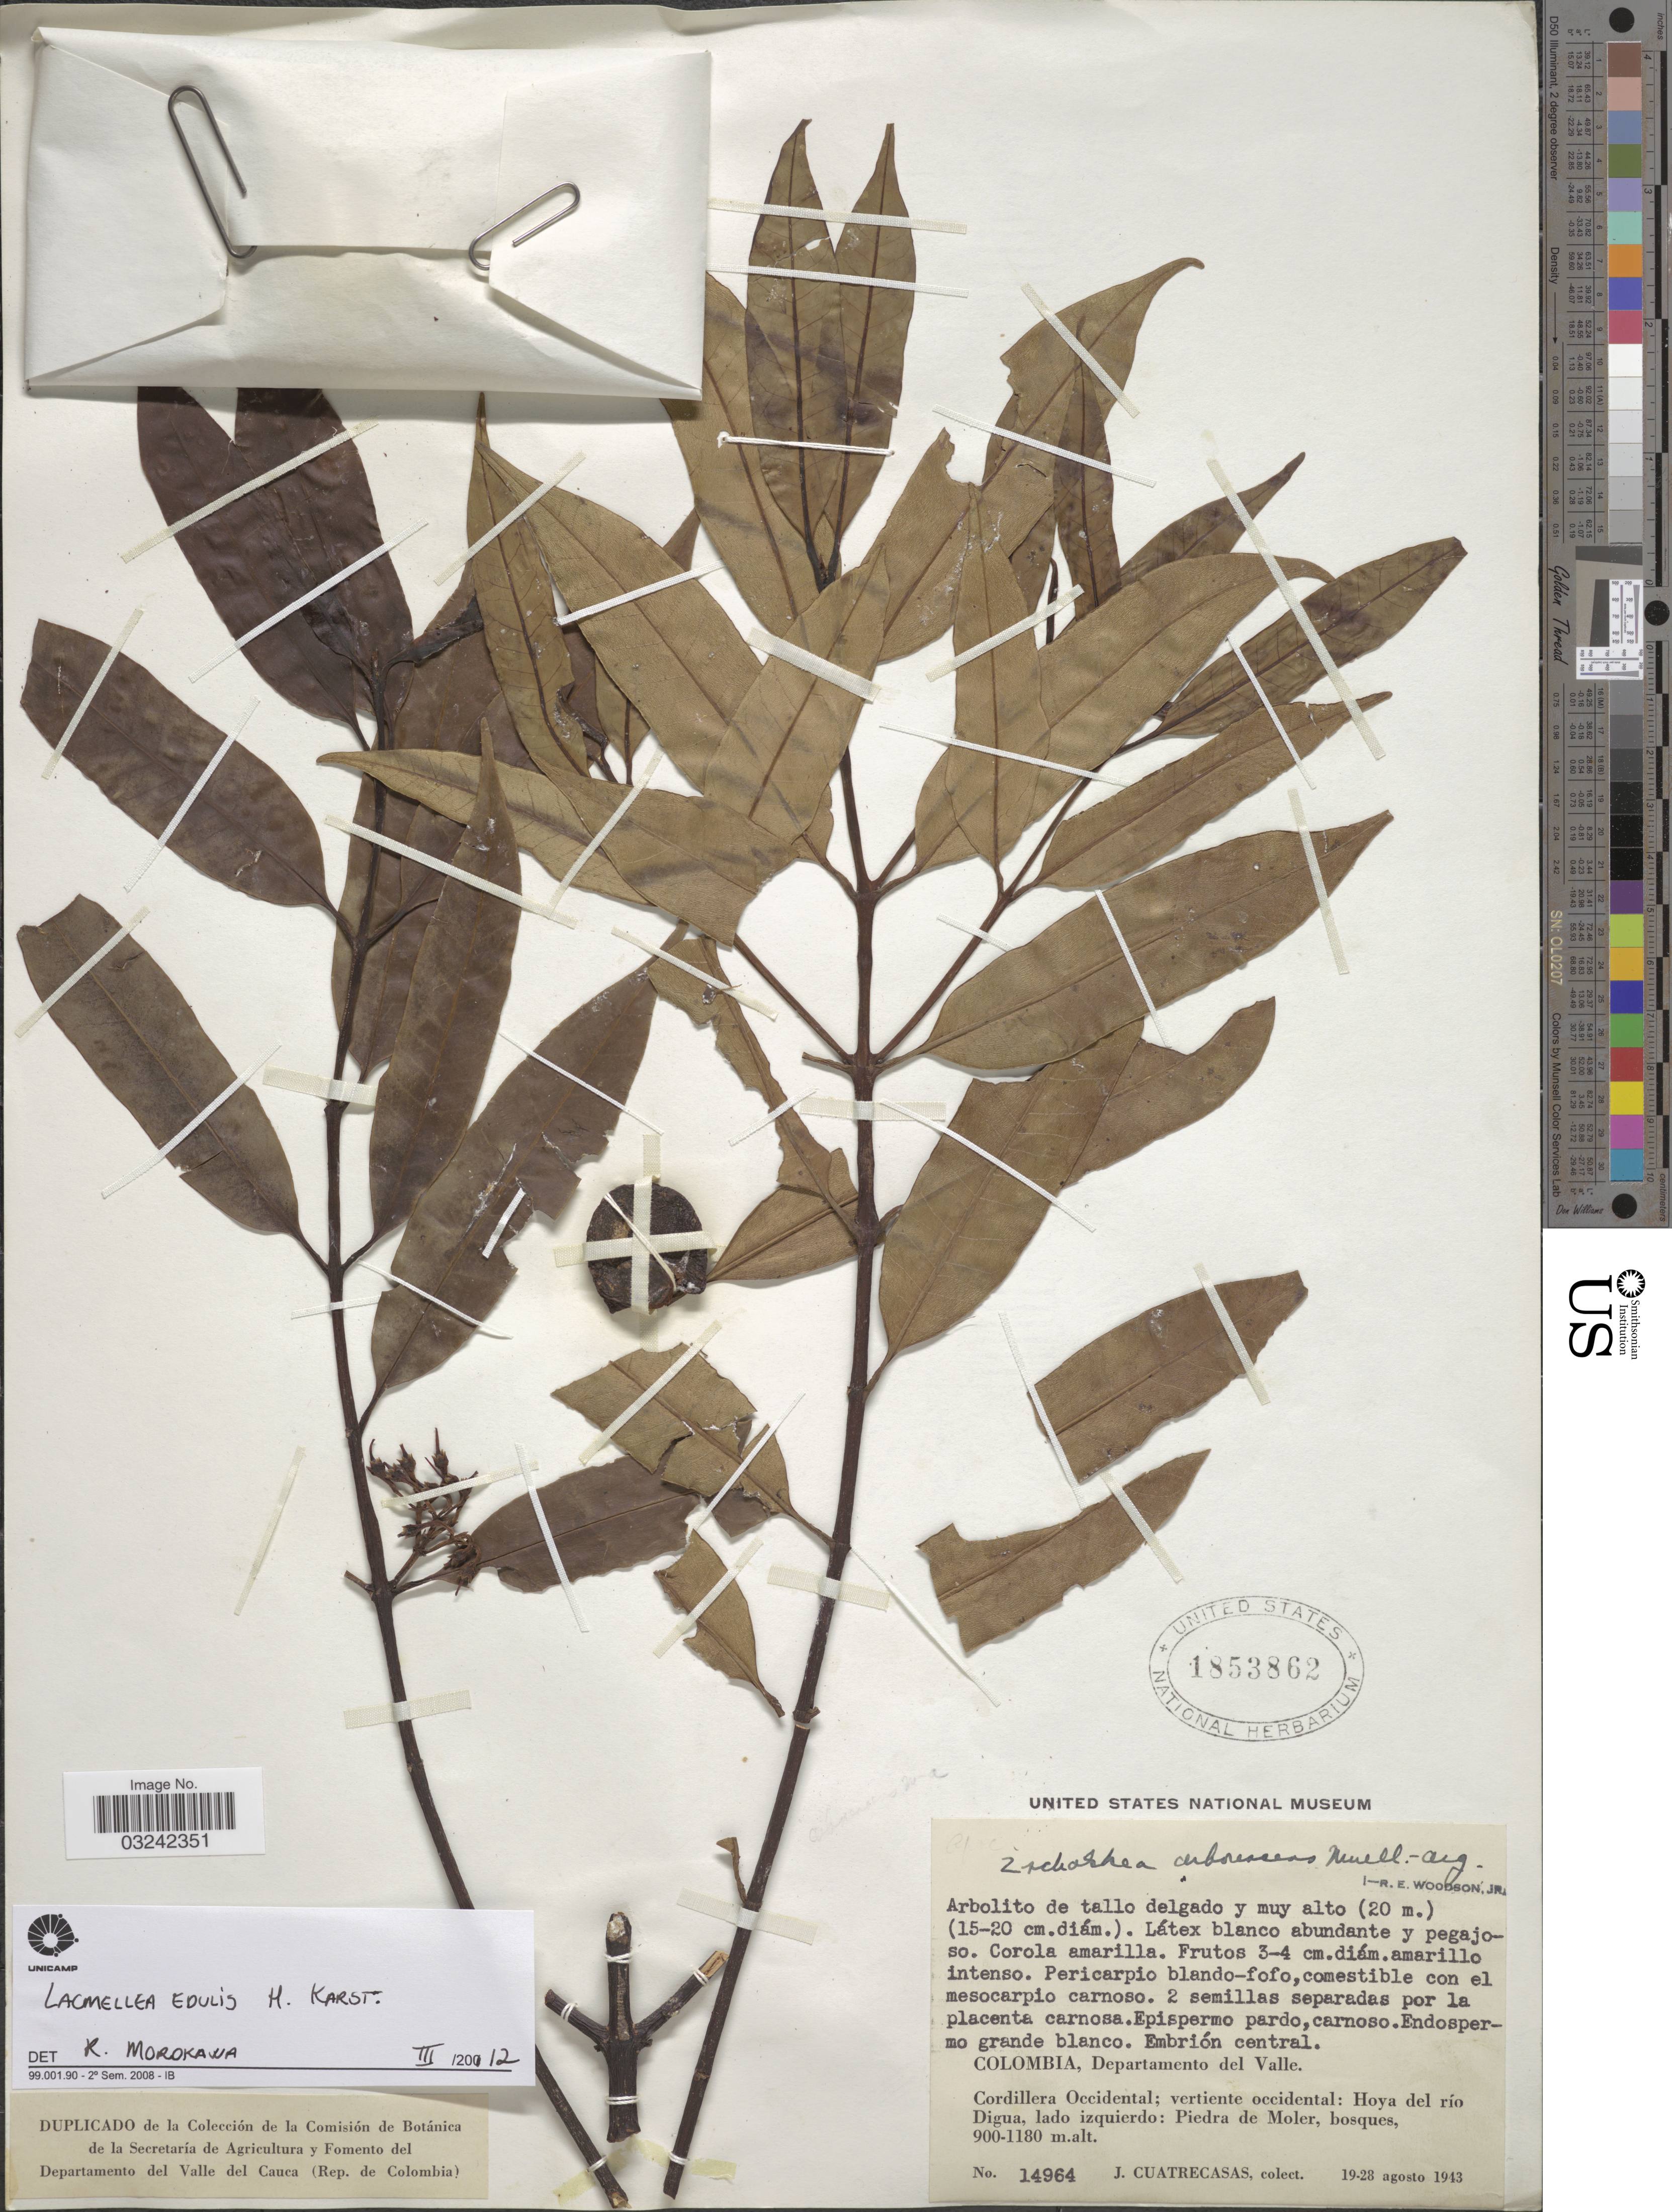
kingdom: Plantae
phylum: Tracheophyta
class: Magnoliopsida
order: Gentianales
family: Apocynaceae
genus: Lacmellea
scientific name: Lacmellea edulis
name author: H. Karst.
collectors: J. Cuatrecasas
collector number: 14964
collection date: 1943-08-19/1943-08-28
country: Colombia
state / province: Valle del Cauca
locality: Departamento del Valle. Cordillera Occidental; vertiente occidental: Hoya del río Digua, lado izquierdo: Piedra de Moler, bosques.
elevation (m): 900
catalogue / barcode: US 1853862